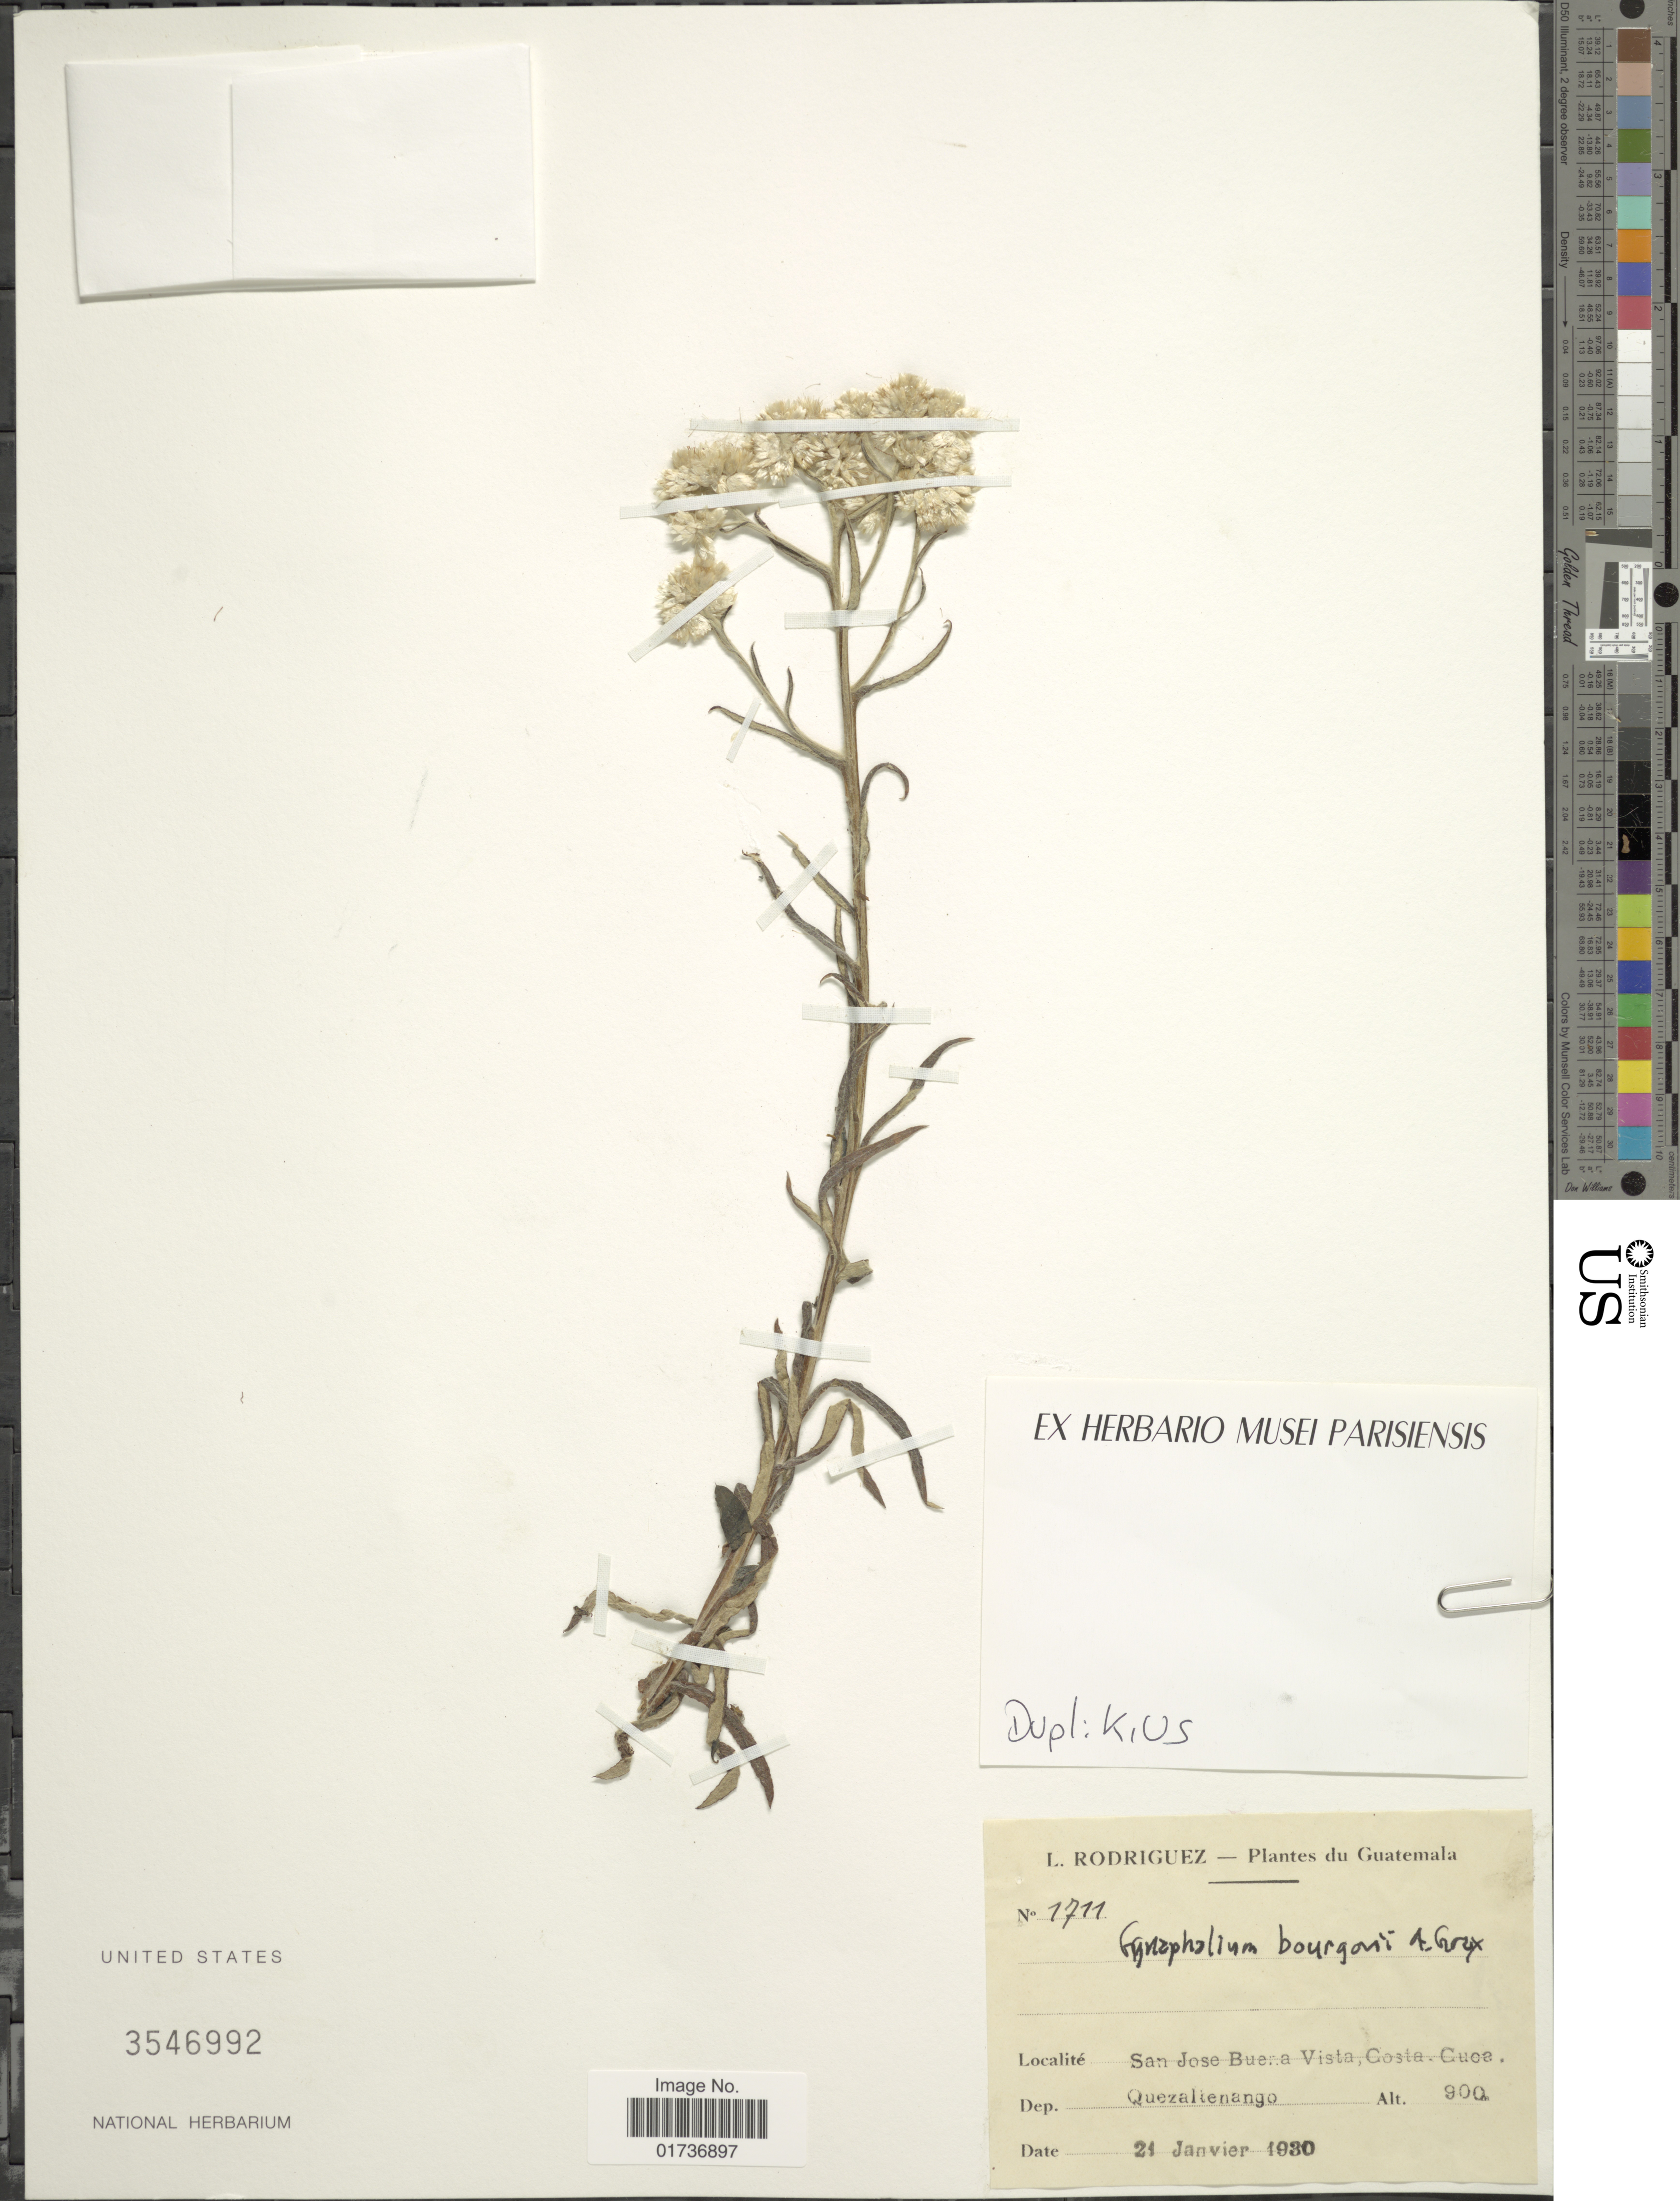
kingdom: Plantae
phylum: Tracheophyta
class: Magnoliopsida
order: Asterales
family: Asteraceae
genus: Pseudognaphalium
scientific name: Pseudognaphalium alatocaule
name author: (Nash) Anderb.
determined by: Nesom, Guy L.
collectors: L. Rodriguez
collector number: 1711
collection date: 1930-01-21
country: Guatemala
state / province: Quetzaltenango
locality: San Jose Buena Vista, Costa Guca, Dep Quezaltenango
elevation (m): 900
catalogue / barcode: US 3546992